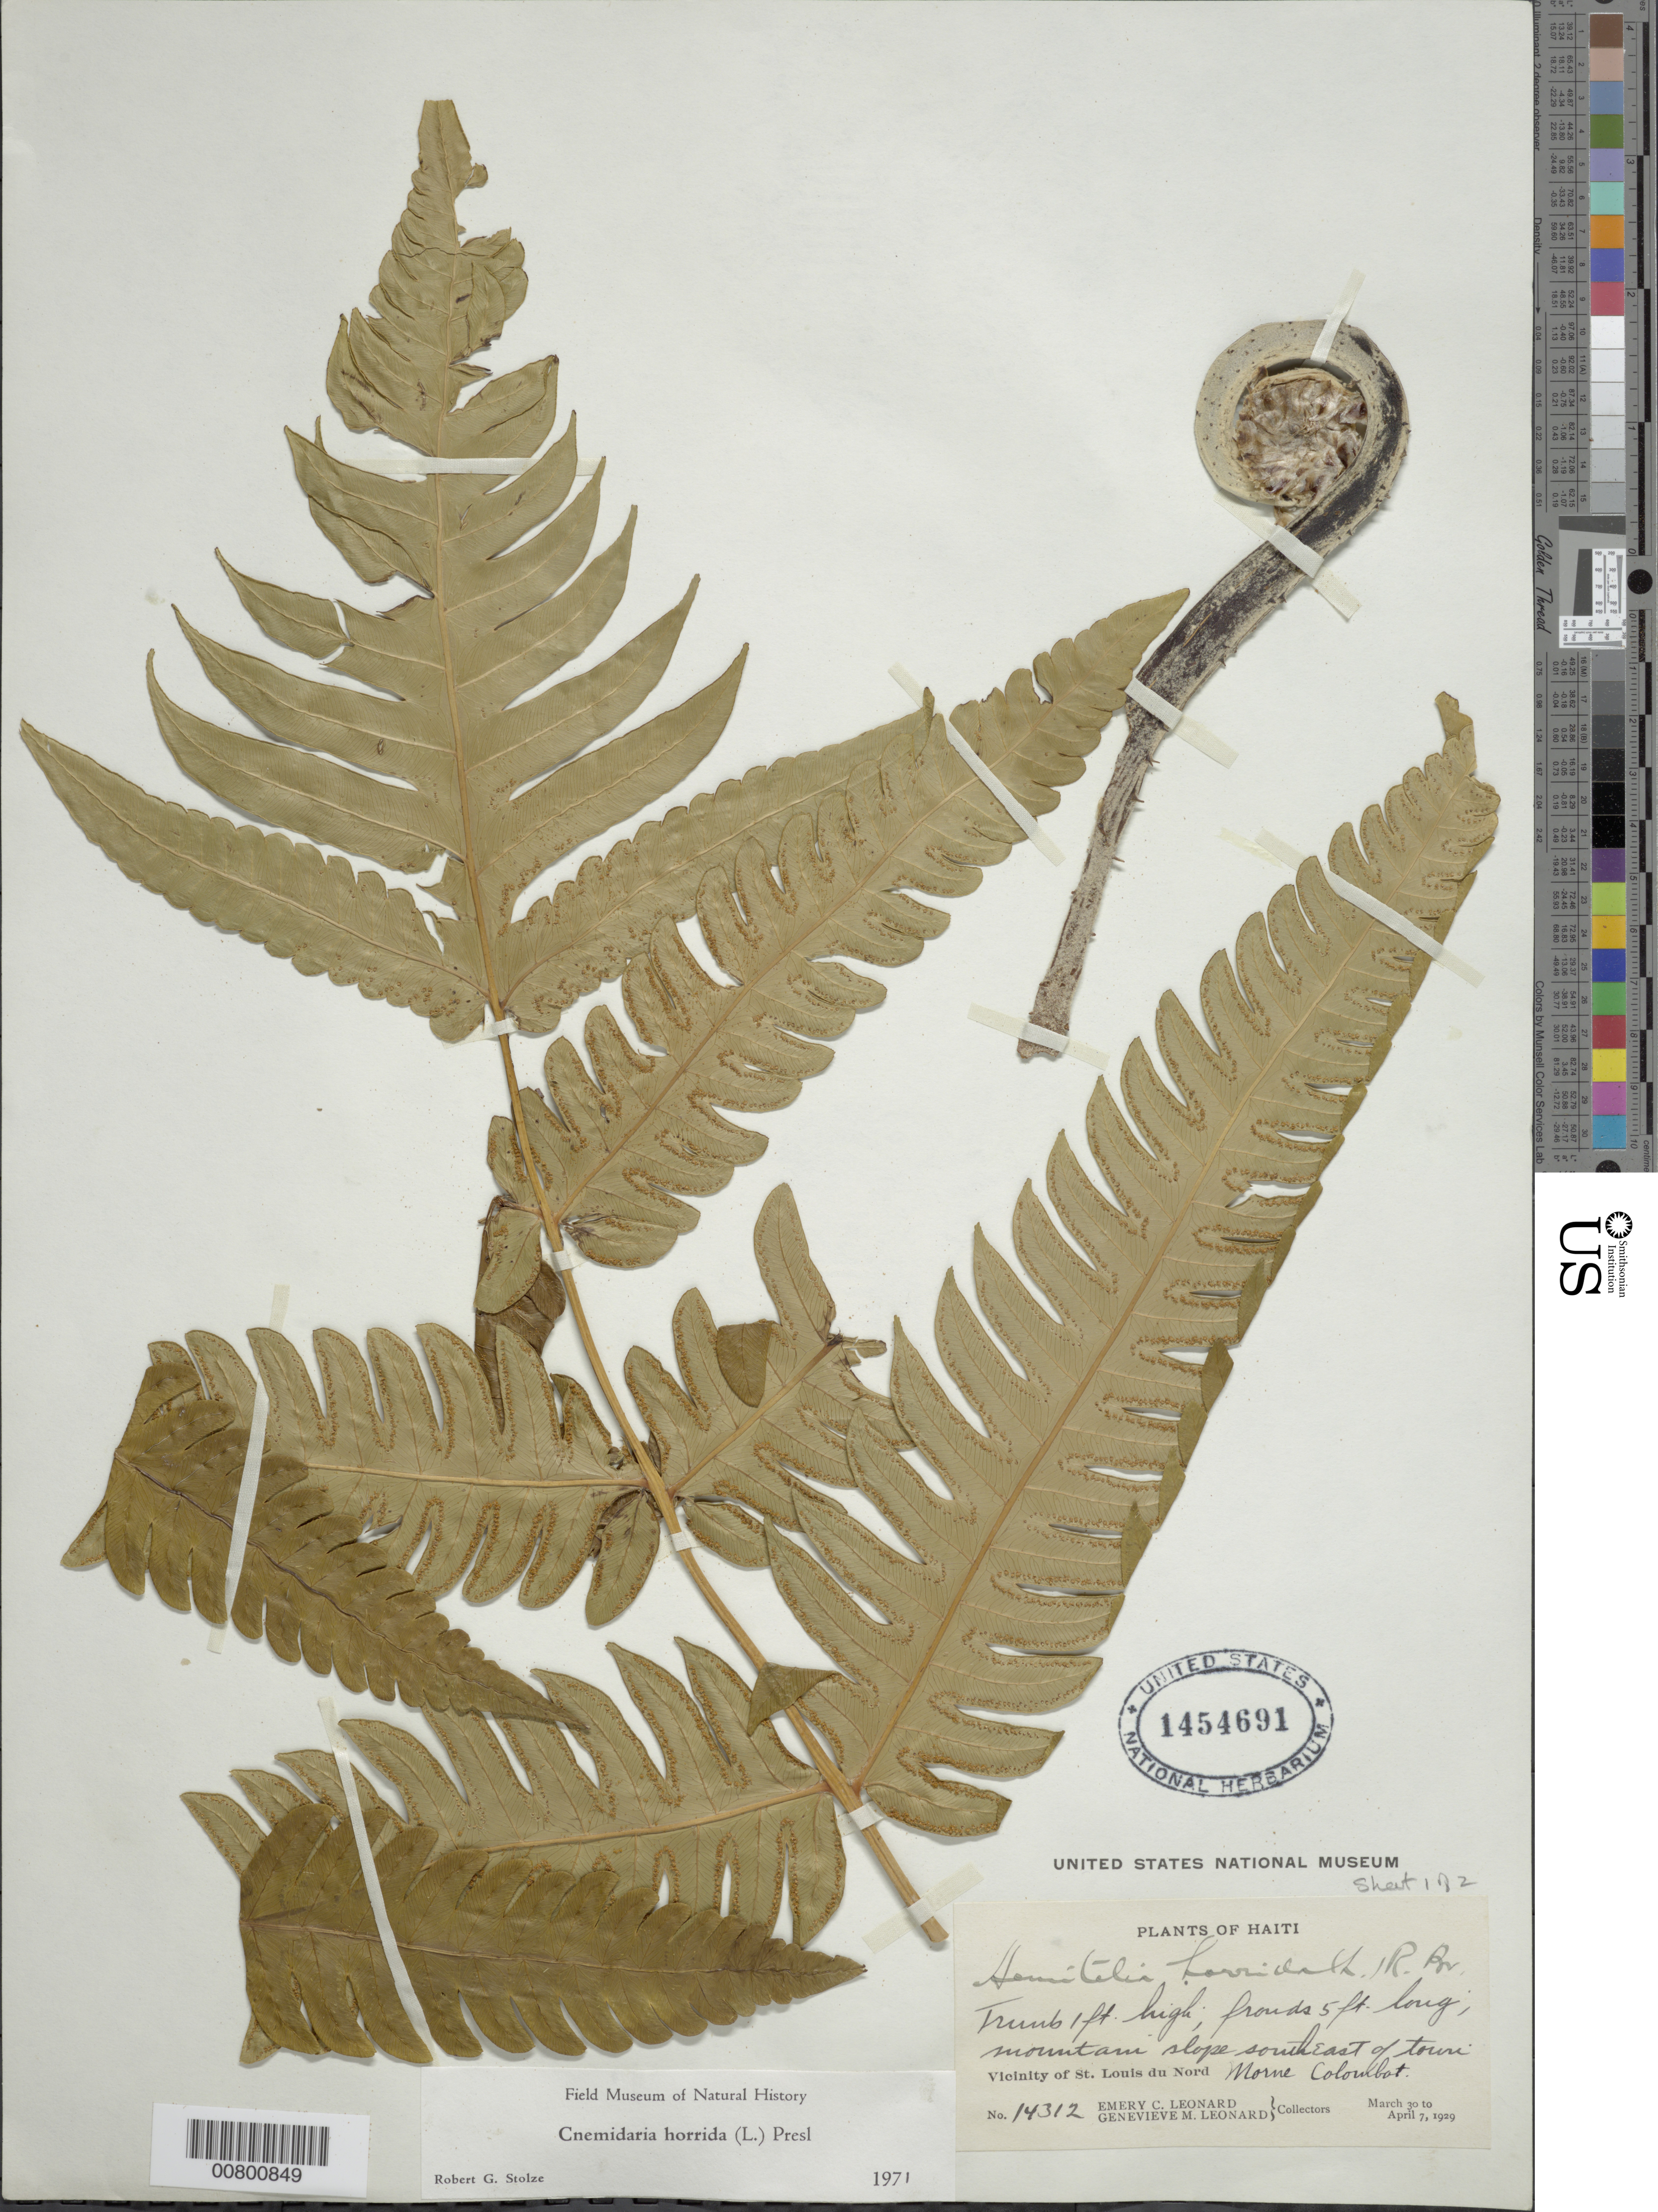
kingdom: Plantae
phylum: Tracheophyta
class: Polypodiopsida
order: Cyatheales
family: Cyatheaceae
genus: Cyathea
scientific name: Cyathea horrida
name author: (L.) Sm.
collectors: E. C. Leonard & G. M. Leonard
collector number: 14312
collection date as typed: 30 Mar 1929 to 07 Apr 1929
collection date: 1929-03-30/1929-04-07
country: Haiti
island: Hispaniola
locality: St. Louis du Nord, Morne Colombot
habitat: Mountain slope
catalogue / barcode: US 1454691